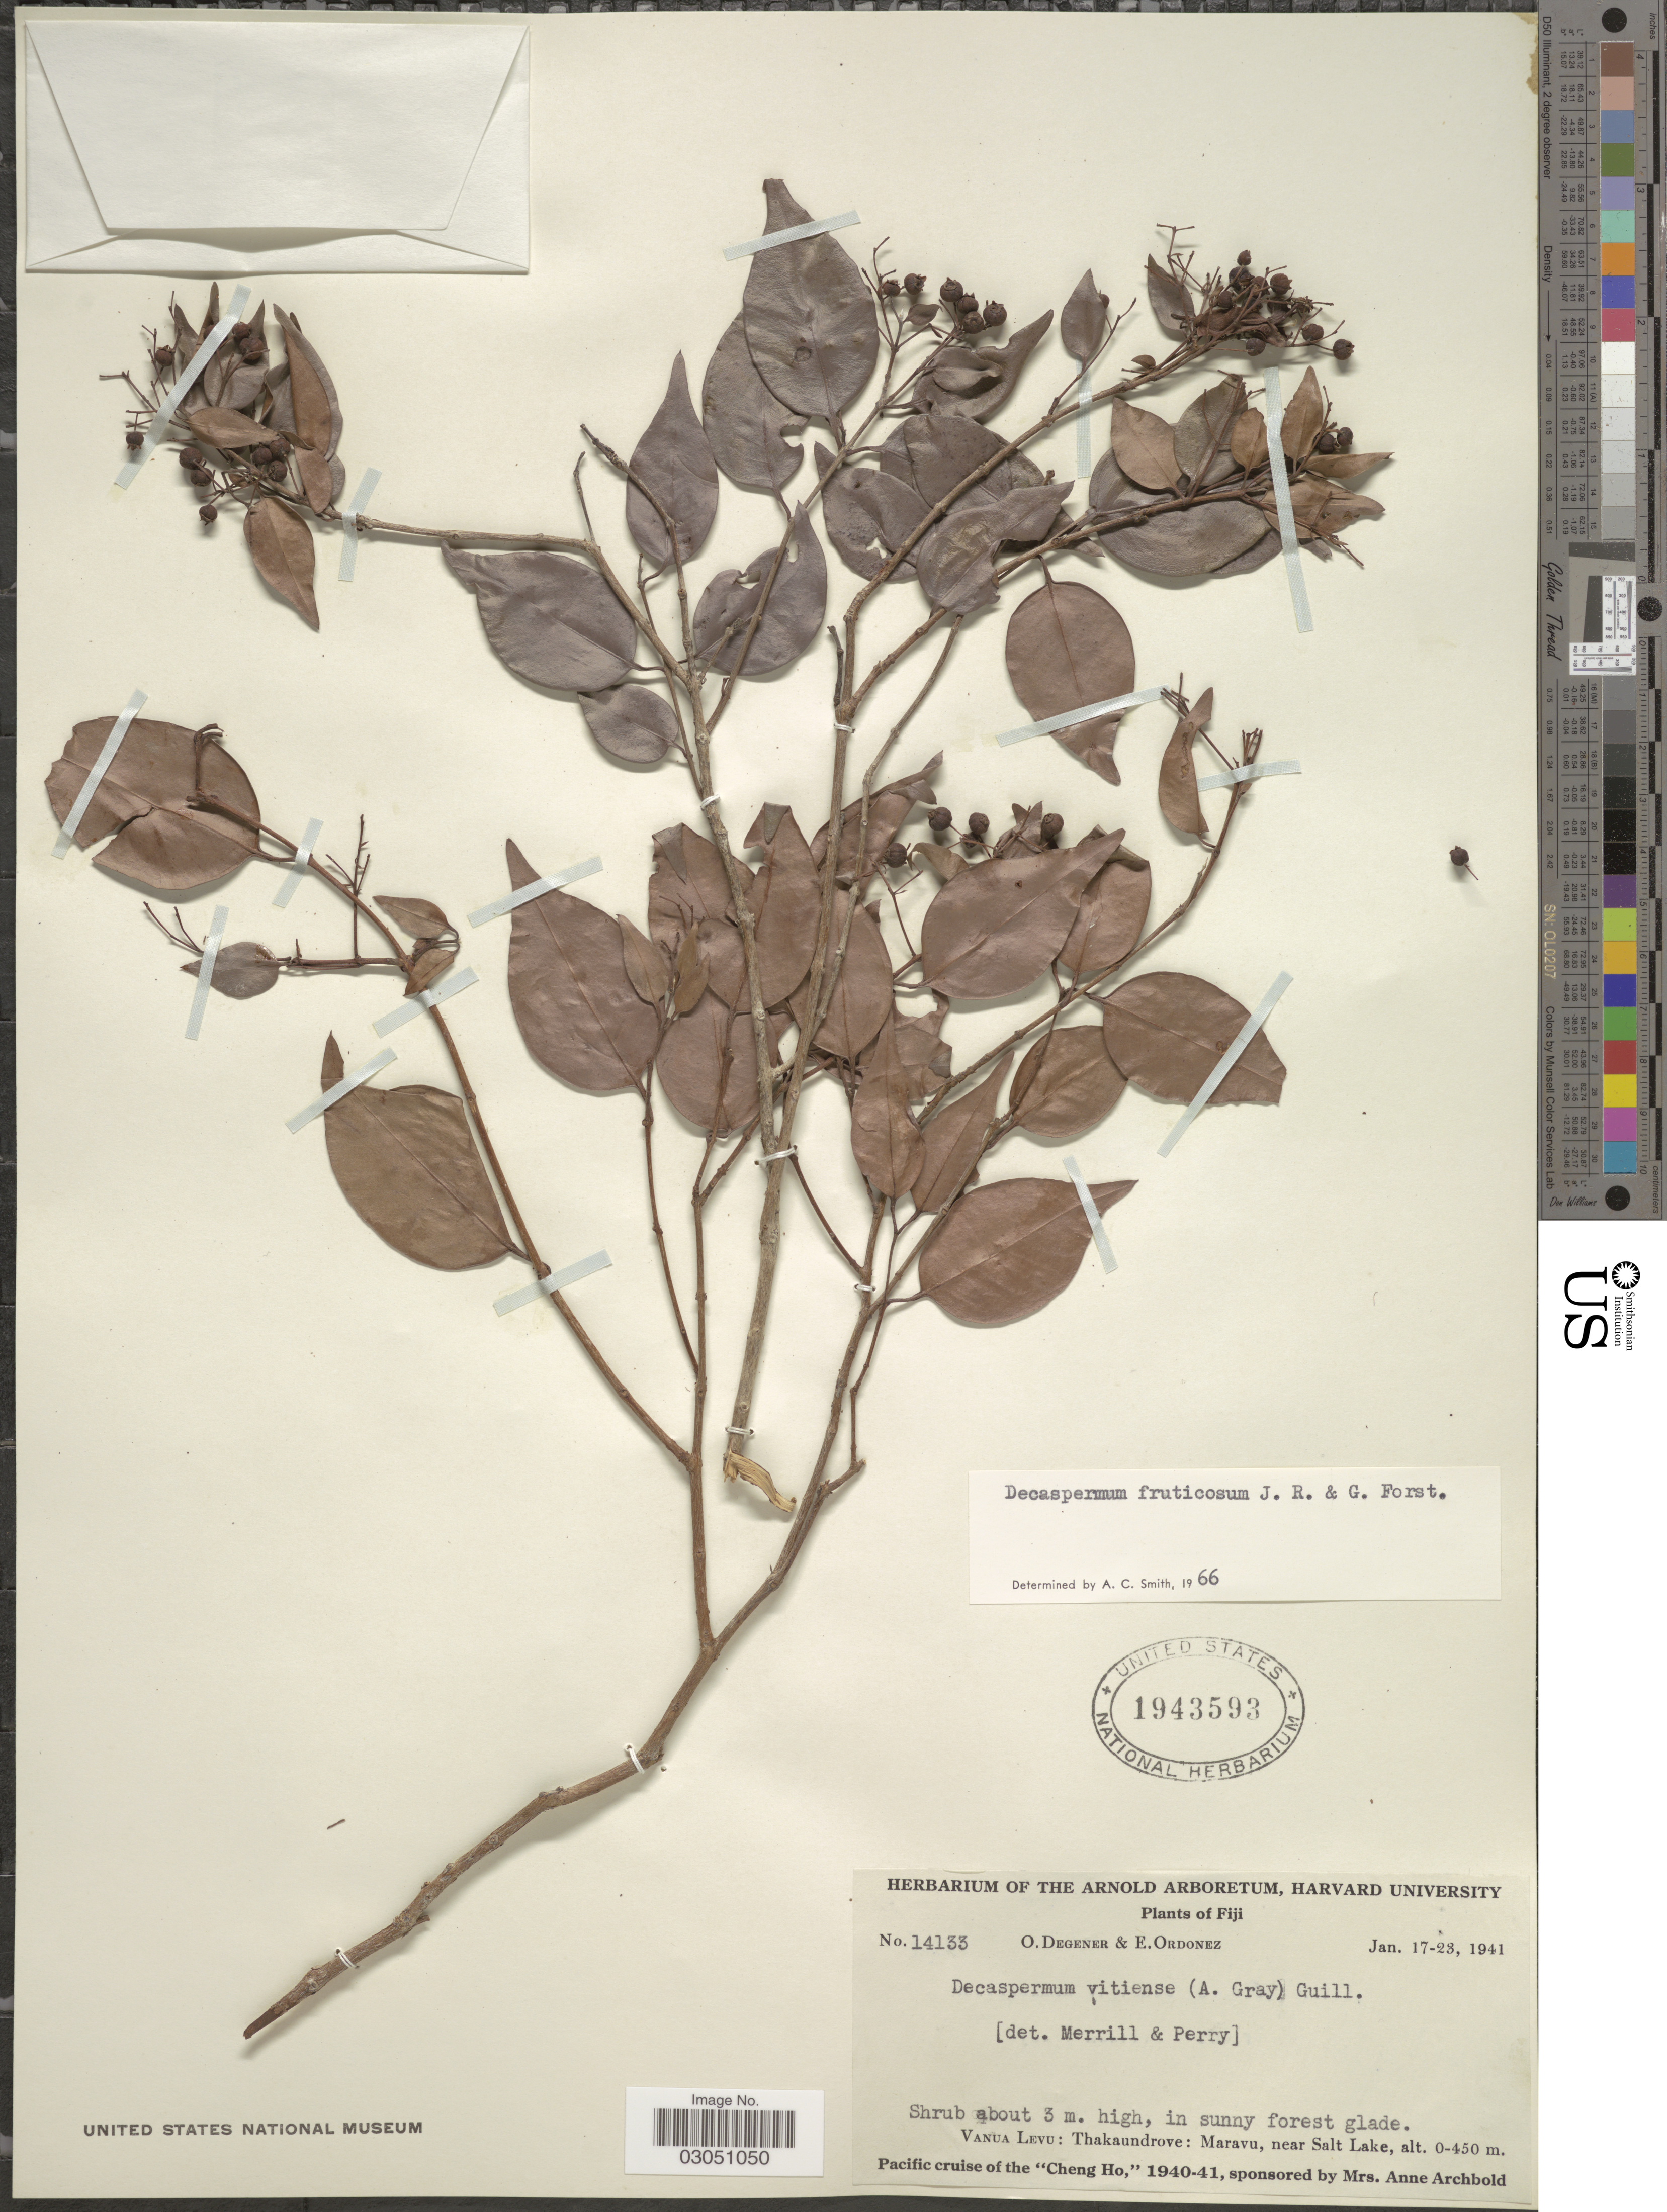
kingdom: Plantae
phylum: Tracheophyta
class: Magnoliopsida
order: Myrtales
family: Myrtaceae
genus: Decaspermum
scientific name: Decaspermum vitiense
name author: (A. Gray) Nied.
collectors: O. Degener & E. Ordonez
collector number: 14133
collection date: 1941-01-17/1941-01-23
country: Fiji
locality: Vanua Levu: Thakaundrove: Maravu, near Salt Lake.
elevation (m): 0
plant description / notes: cited by A.J. Scott, Kew Bull. 34(1): 65. 1979.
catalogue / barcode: US 1943593